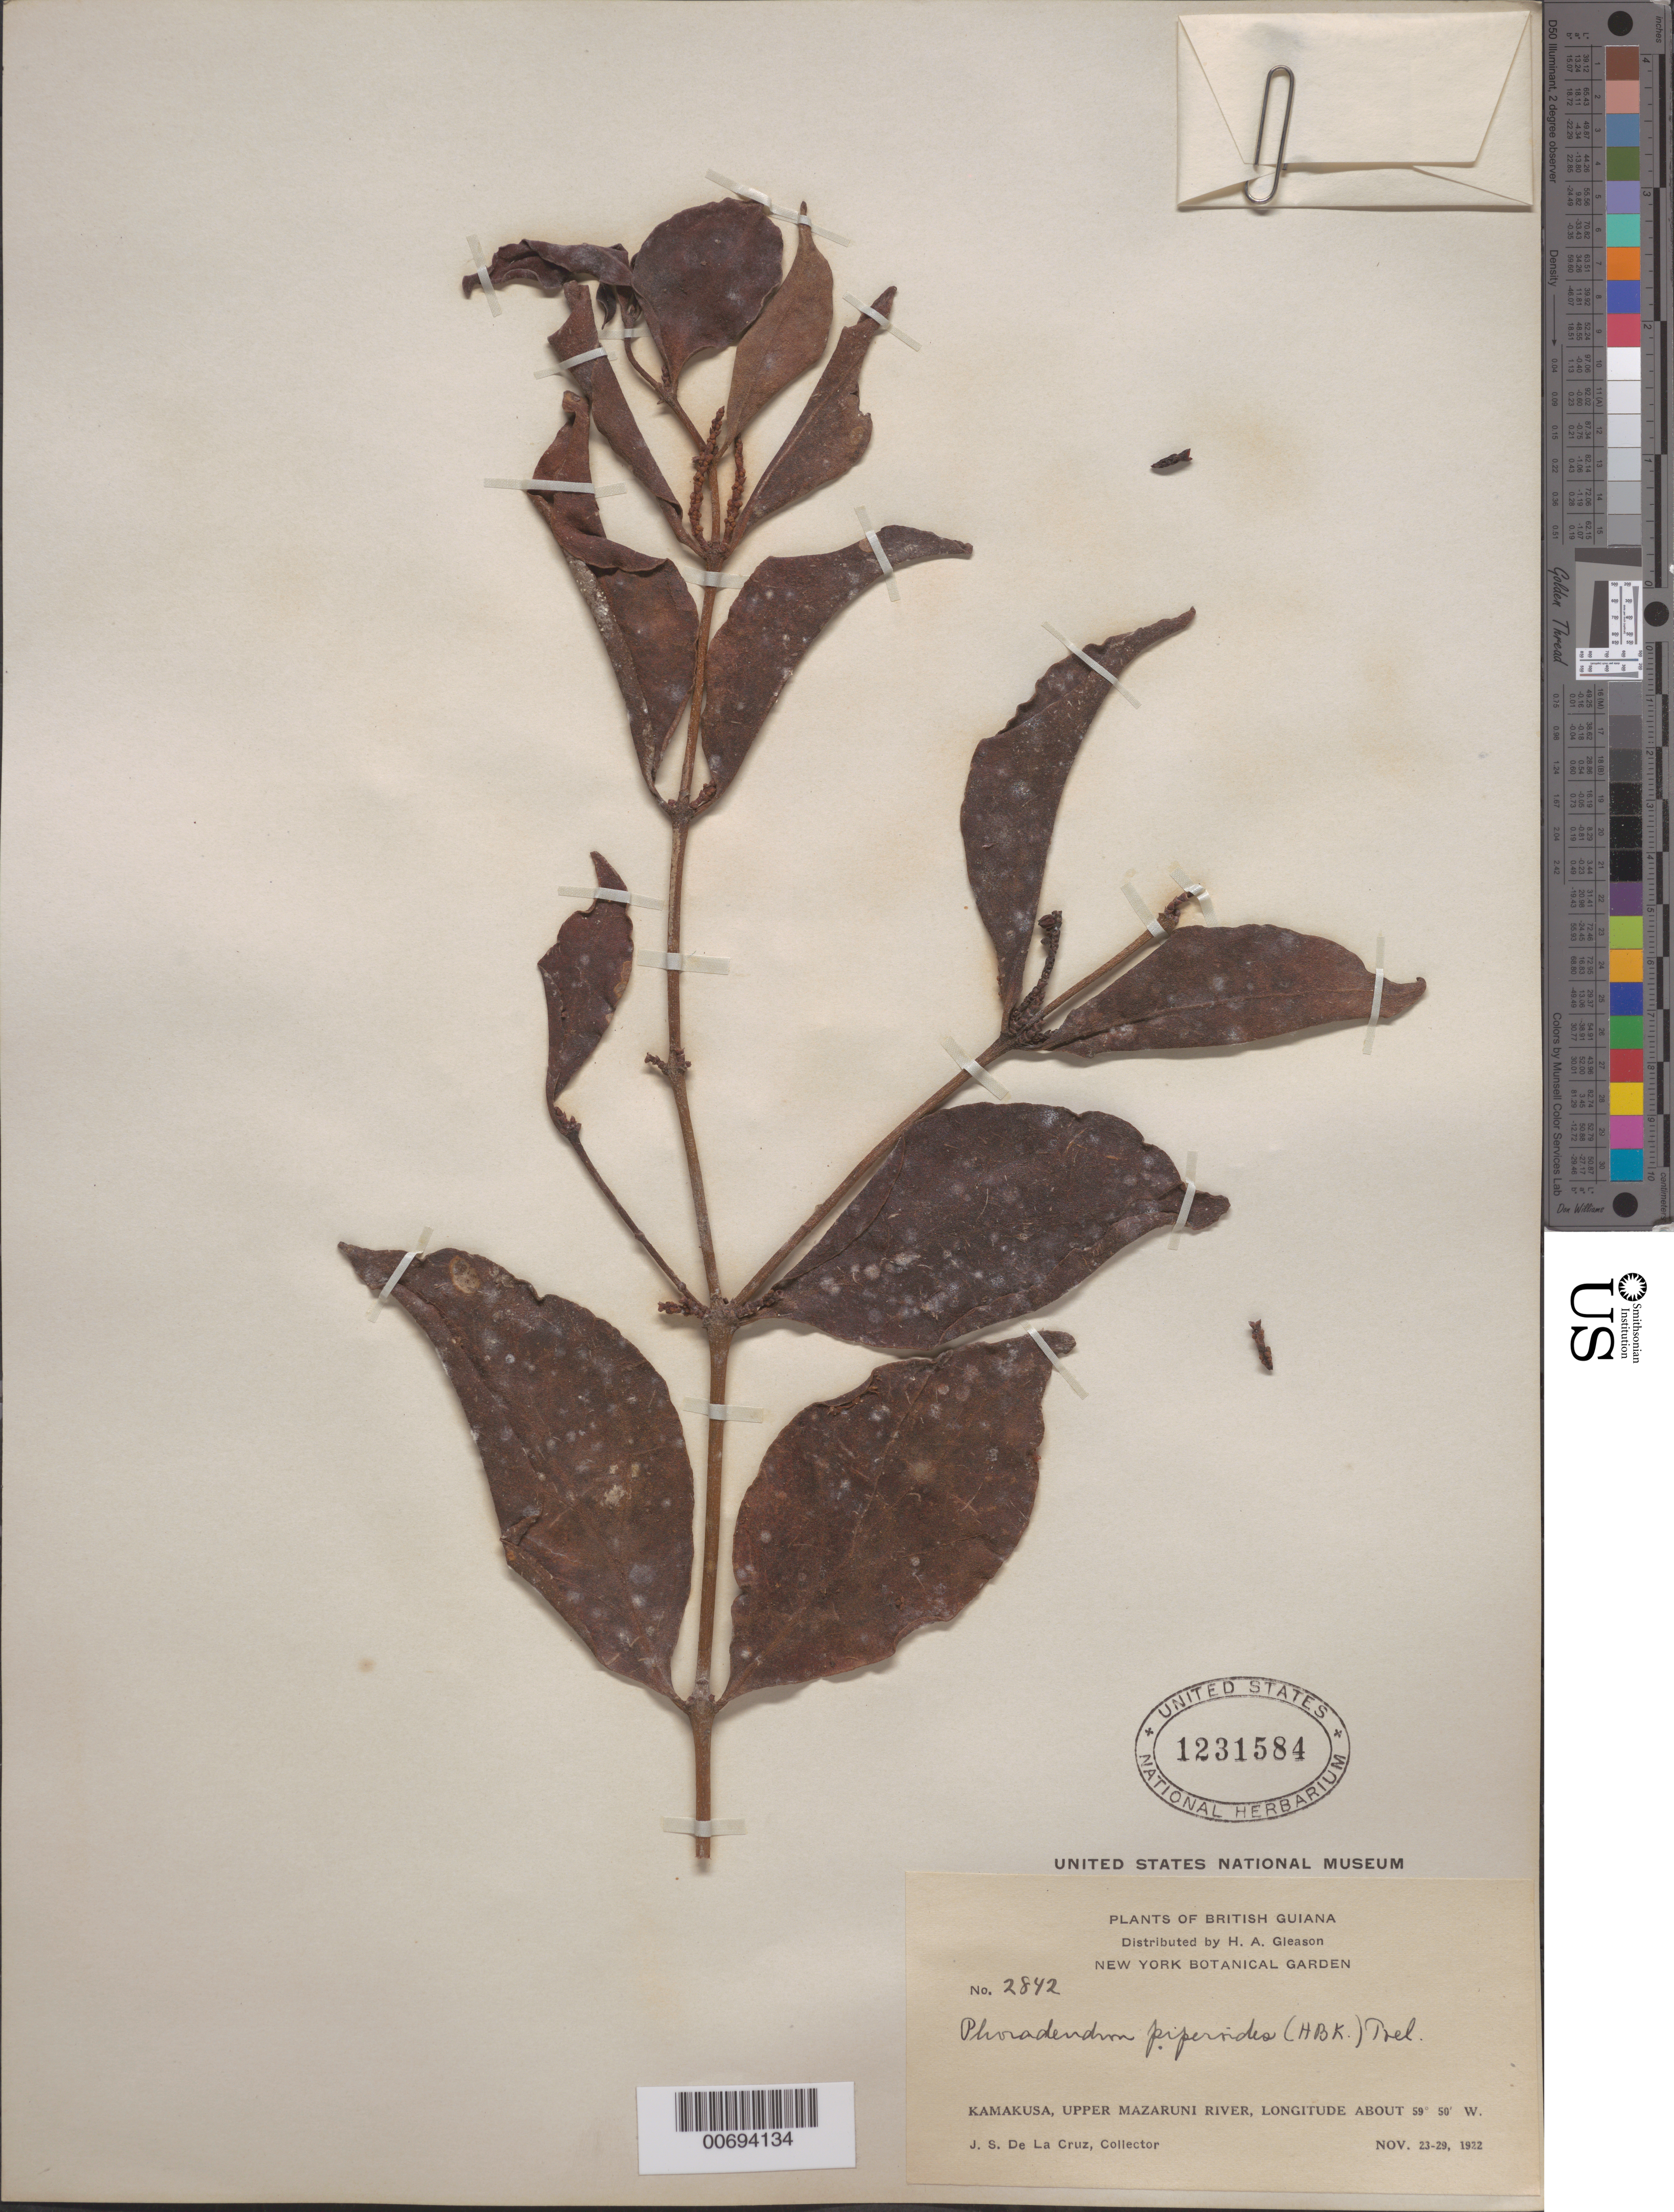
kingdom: Plantae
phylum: Tracheophyta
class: Magnoliopsida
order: Santalales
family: Viscaceae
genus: Phoradendron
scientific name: Phoradendron piperoides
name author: (Kunth) Trel.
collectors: J. S. de la Cruz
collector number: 2842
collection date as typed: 23-Nov-22 to 29-Nov-22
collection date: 1922-11-23/1922-11-29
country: Guyana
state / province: Cuyuni-Mazaruni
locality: Kamakusa, Upper Mazaruni R.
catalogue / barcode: US 1231584